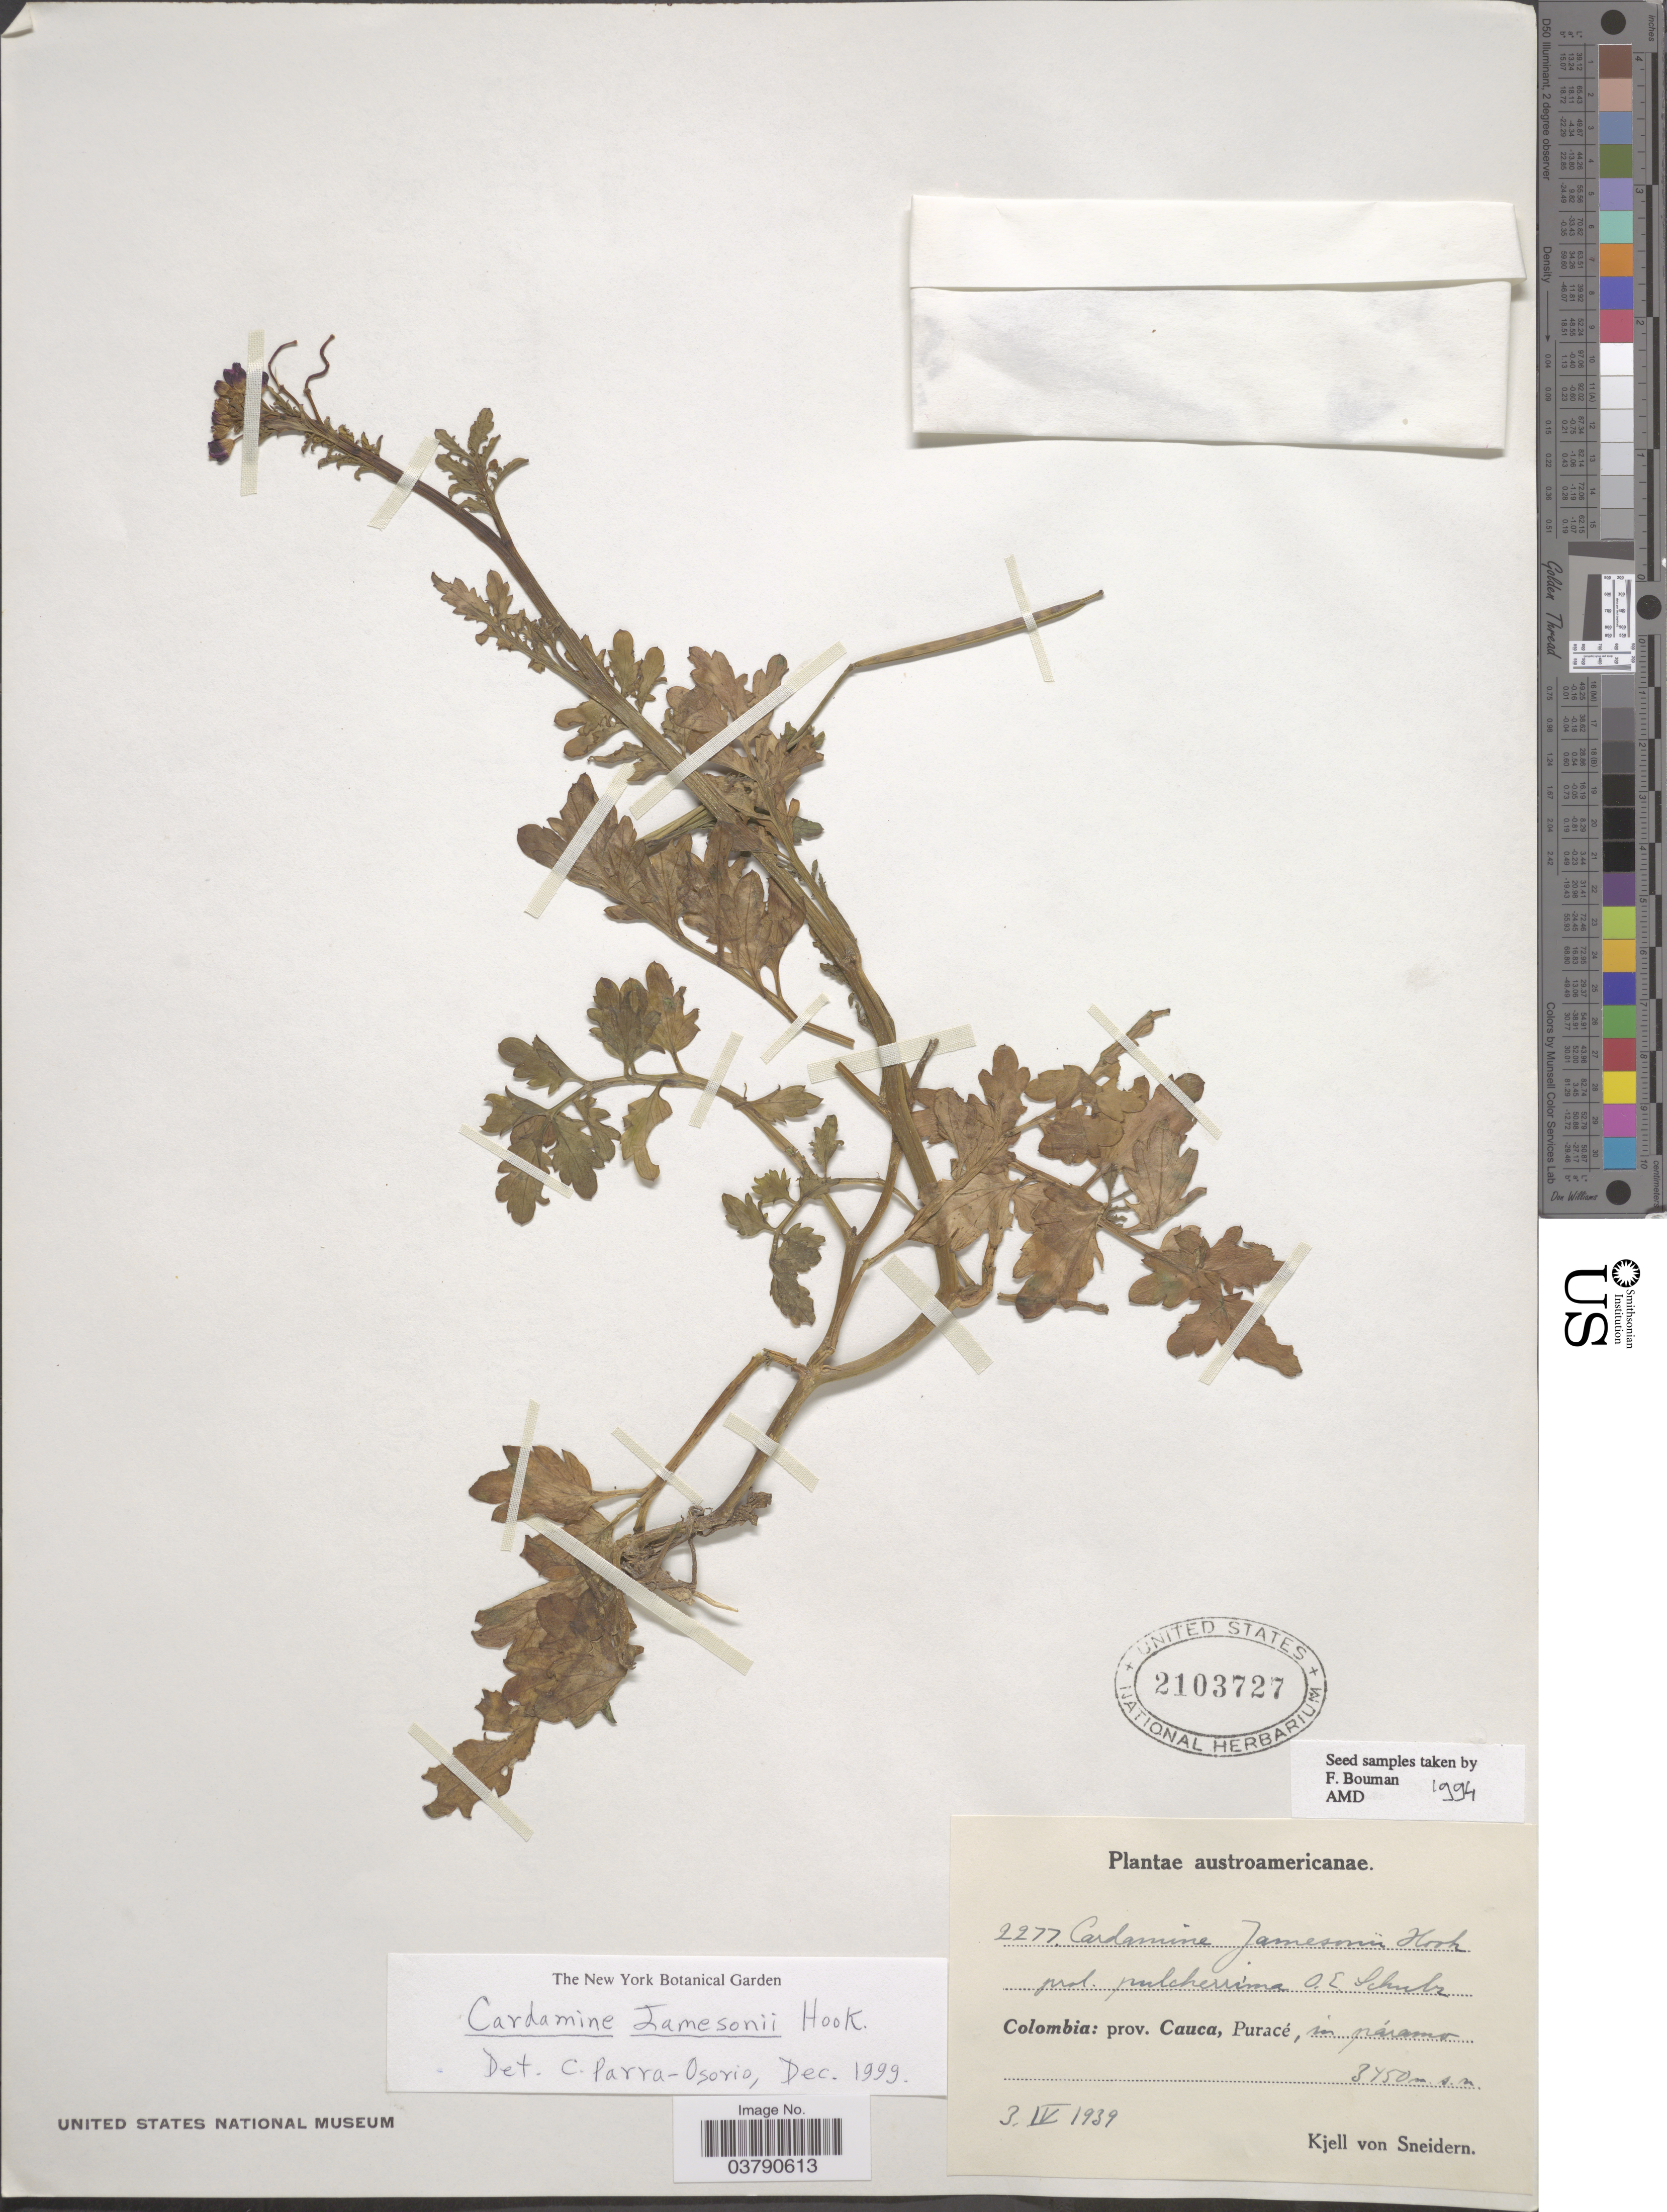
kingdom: Plantae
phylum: Tracheophyta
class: Magnoliopsida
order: Brassicales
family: Brassicaceae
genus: Cardamine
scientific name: Cardamine jamesonii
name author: Hook.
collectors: K. von Sneidern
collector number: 2277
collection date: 1939-04-03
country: Colombia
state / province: Cauca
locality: Puracé.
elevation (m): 3450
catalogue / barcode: US 2103727